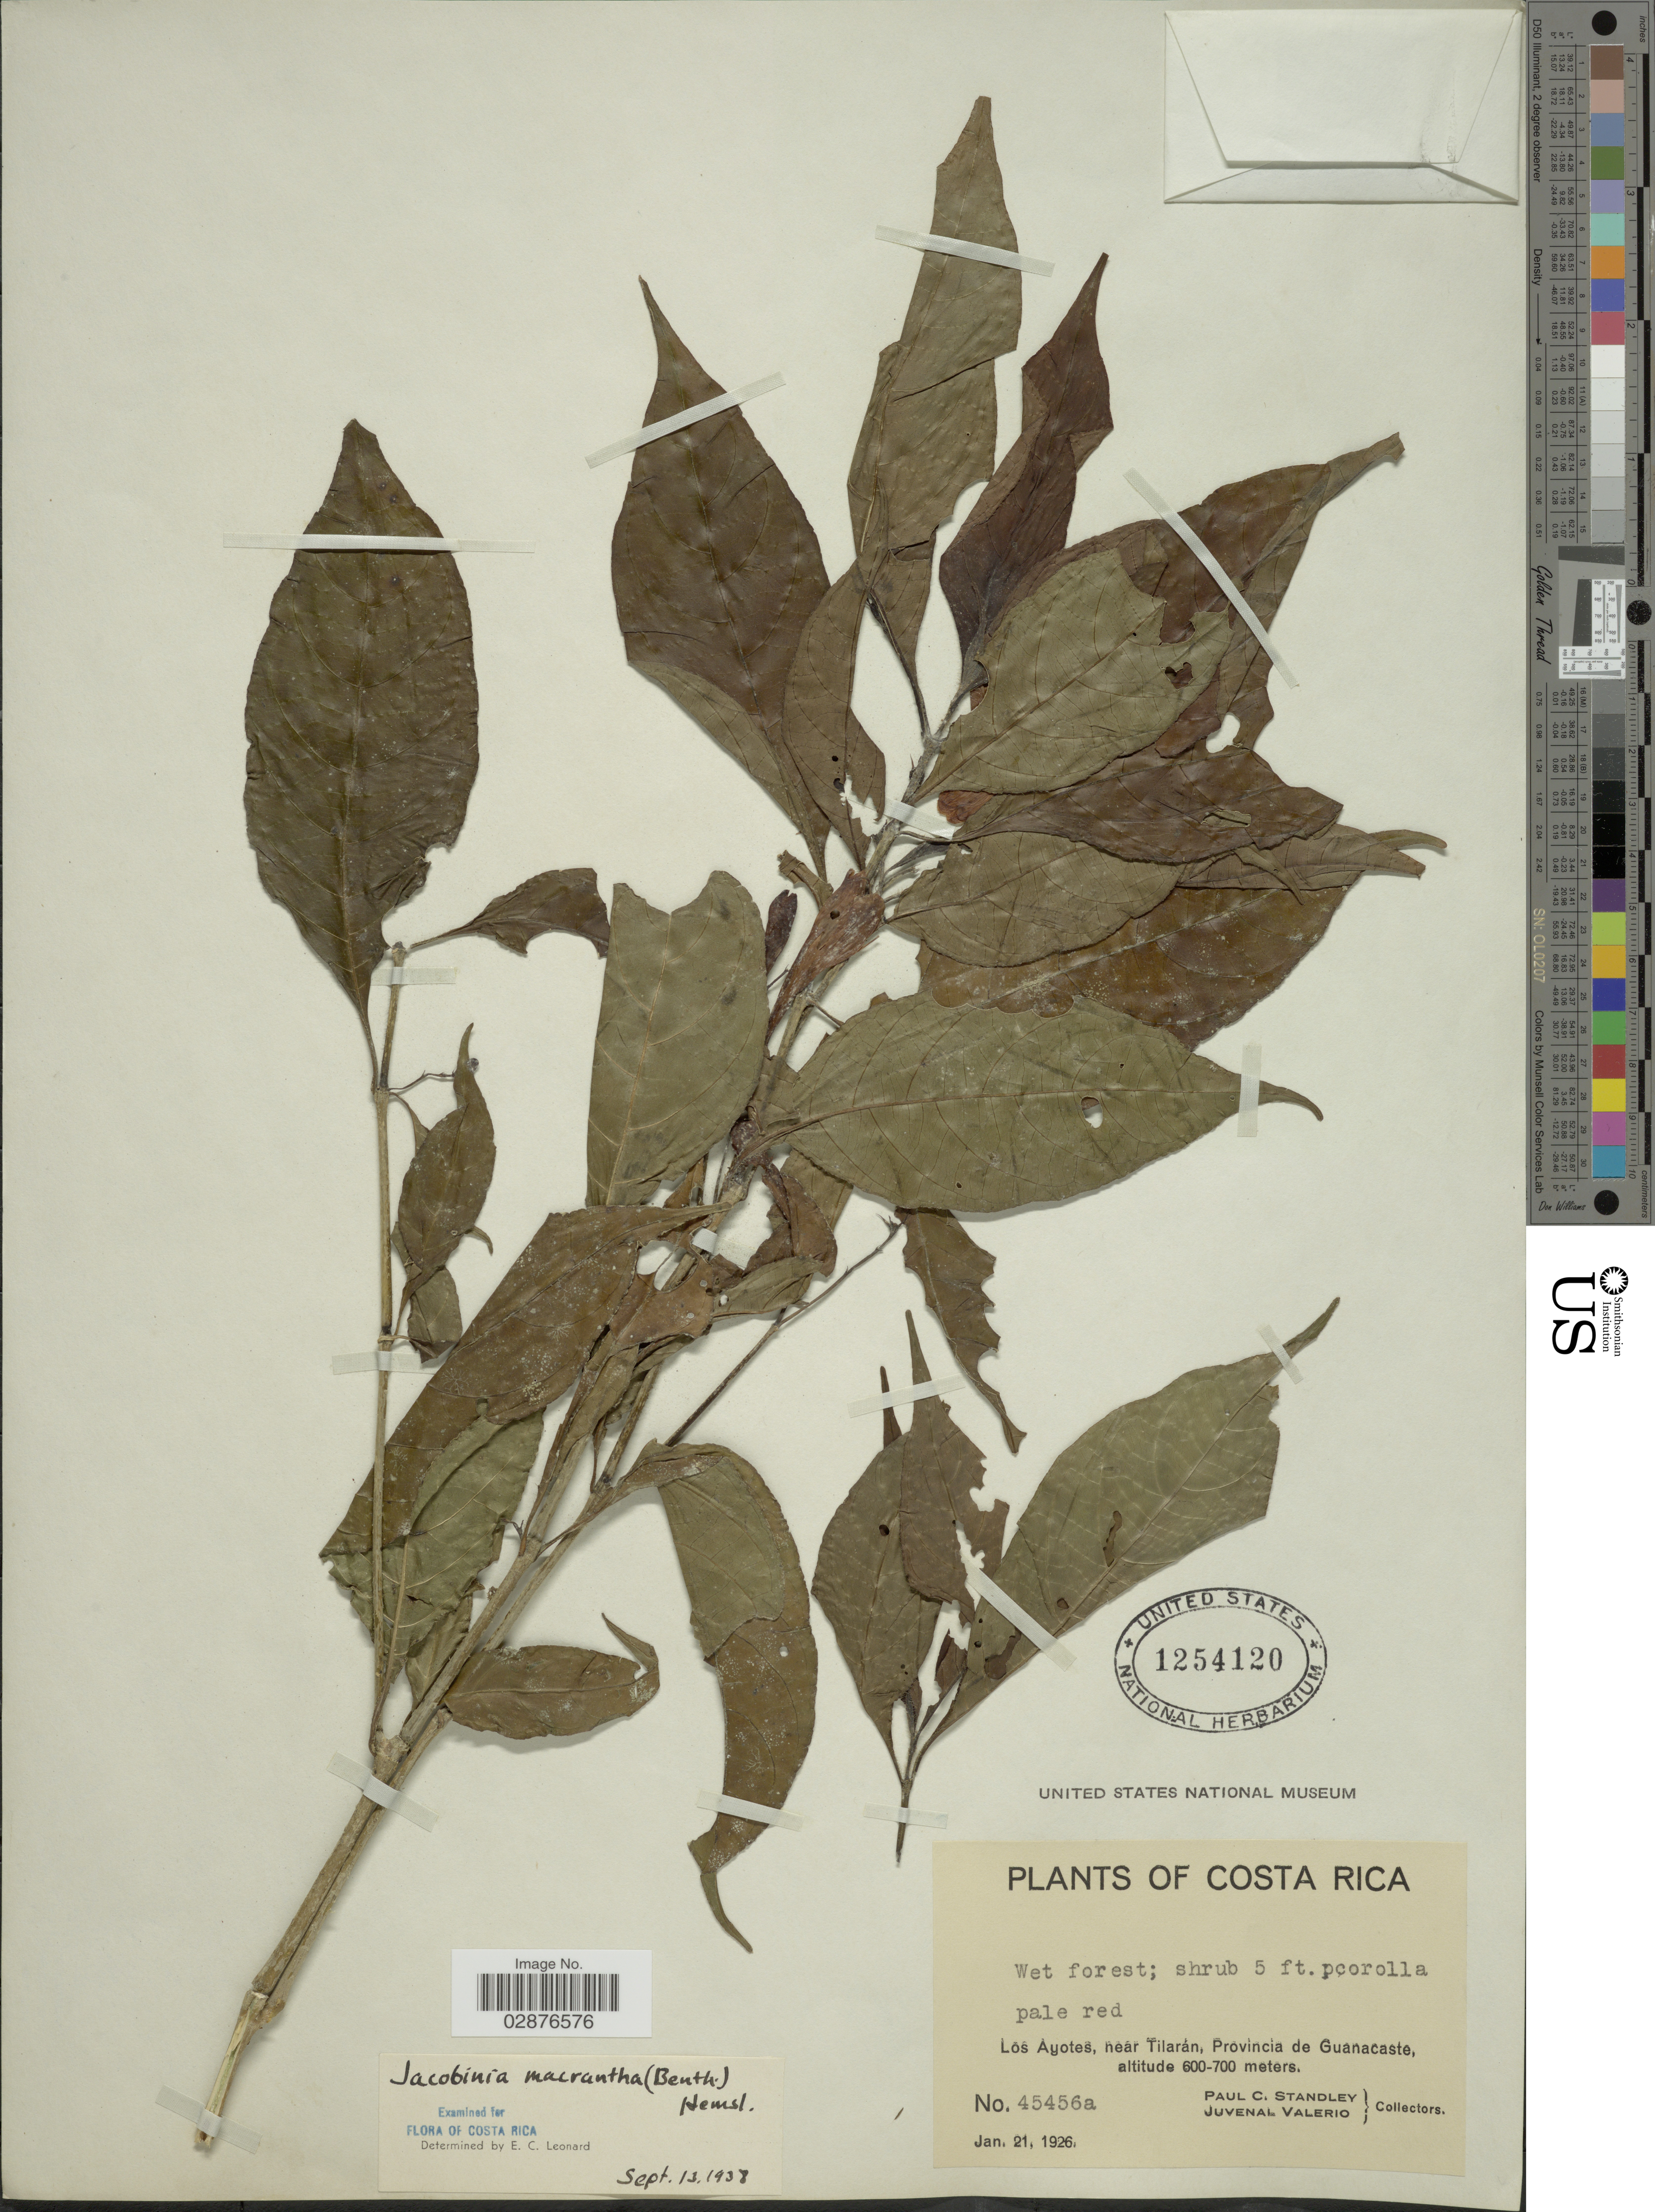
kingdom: Plantae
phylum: Tracheophyta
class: Magnoliopsida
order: Lamiales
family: Acanthaceae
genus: Justicia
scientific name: Justicia macrantha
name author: Benth.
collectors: P. C. Standley & J. Valerio R.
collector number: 45456a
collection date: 1926-01-21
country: Costa Rica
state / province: Guanacaste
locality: Los Ayotes, near Tilarán.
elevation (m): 600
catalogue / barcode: US 1254120